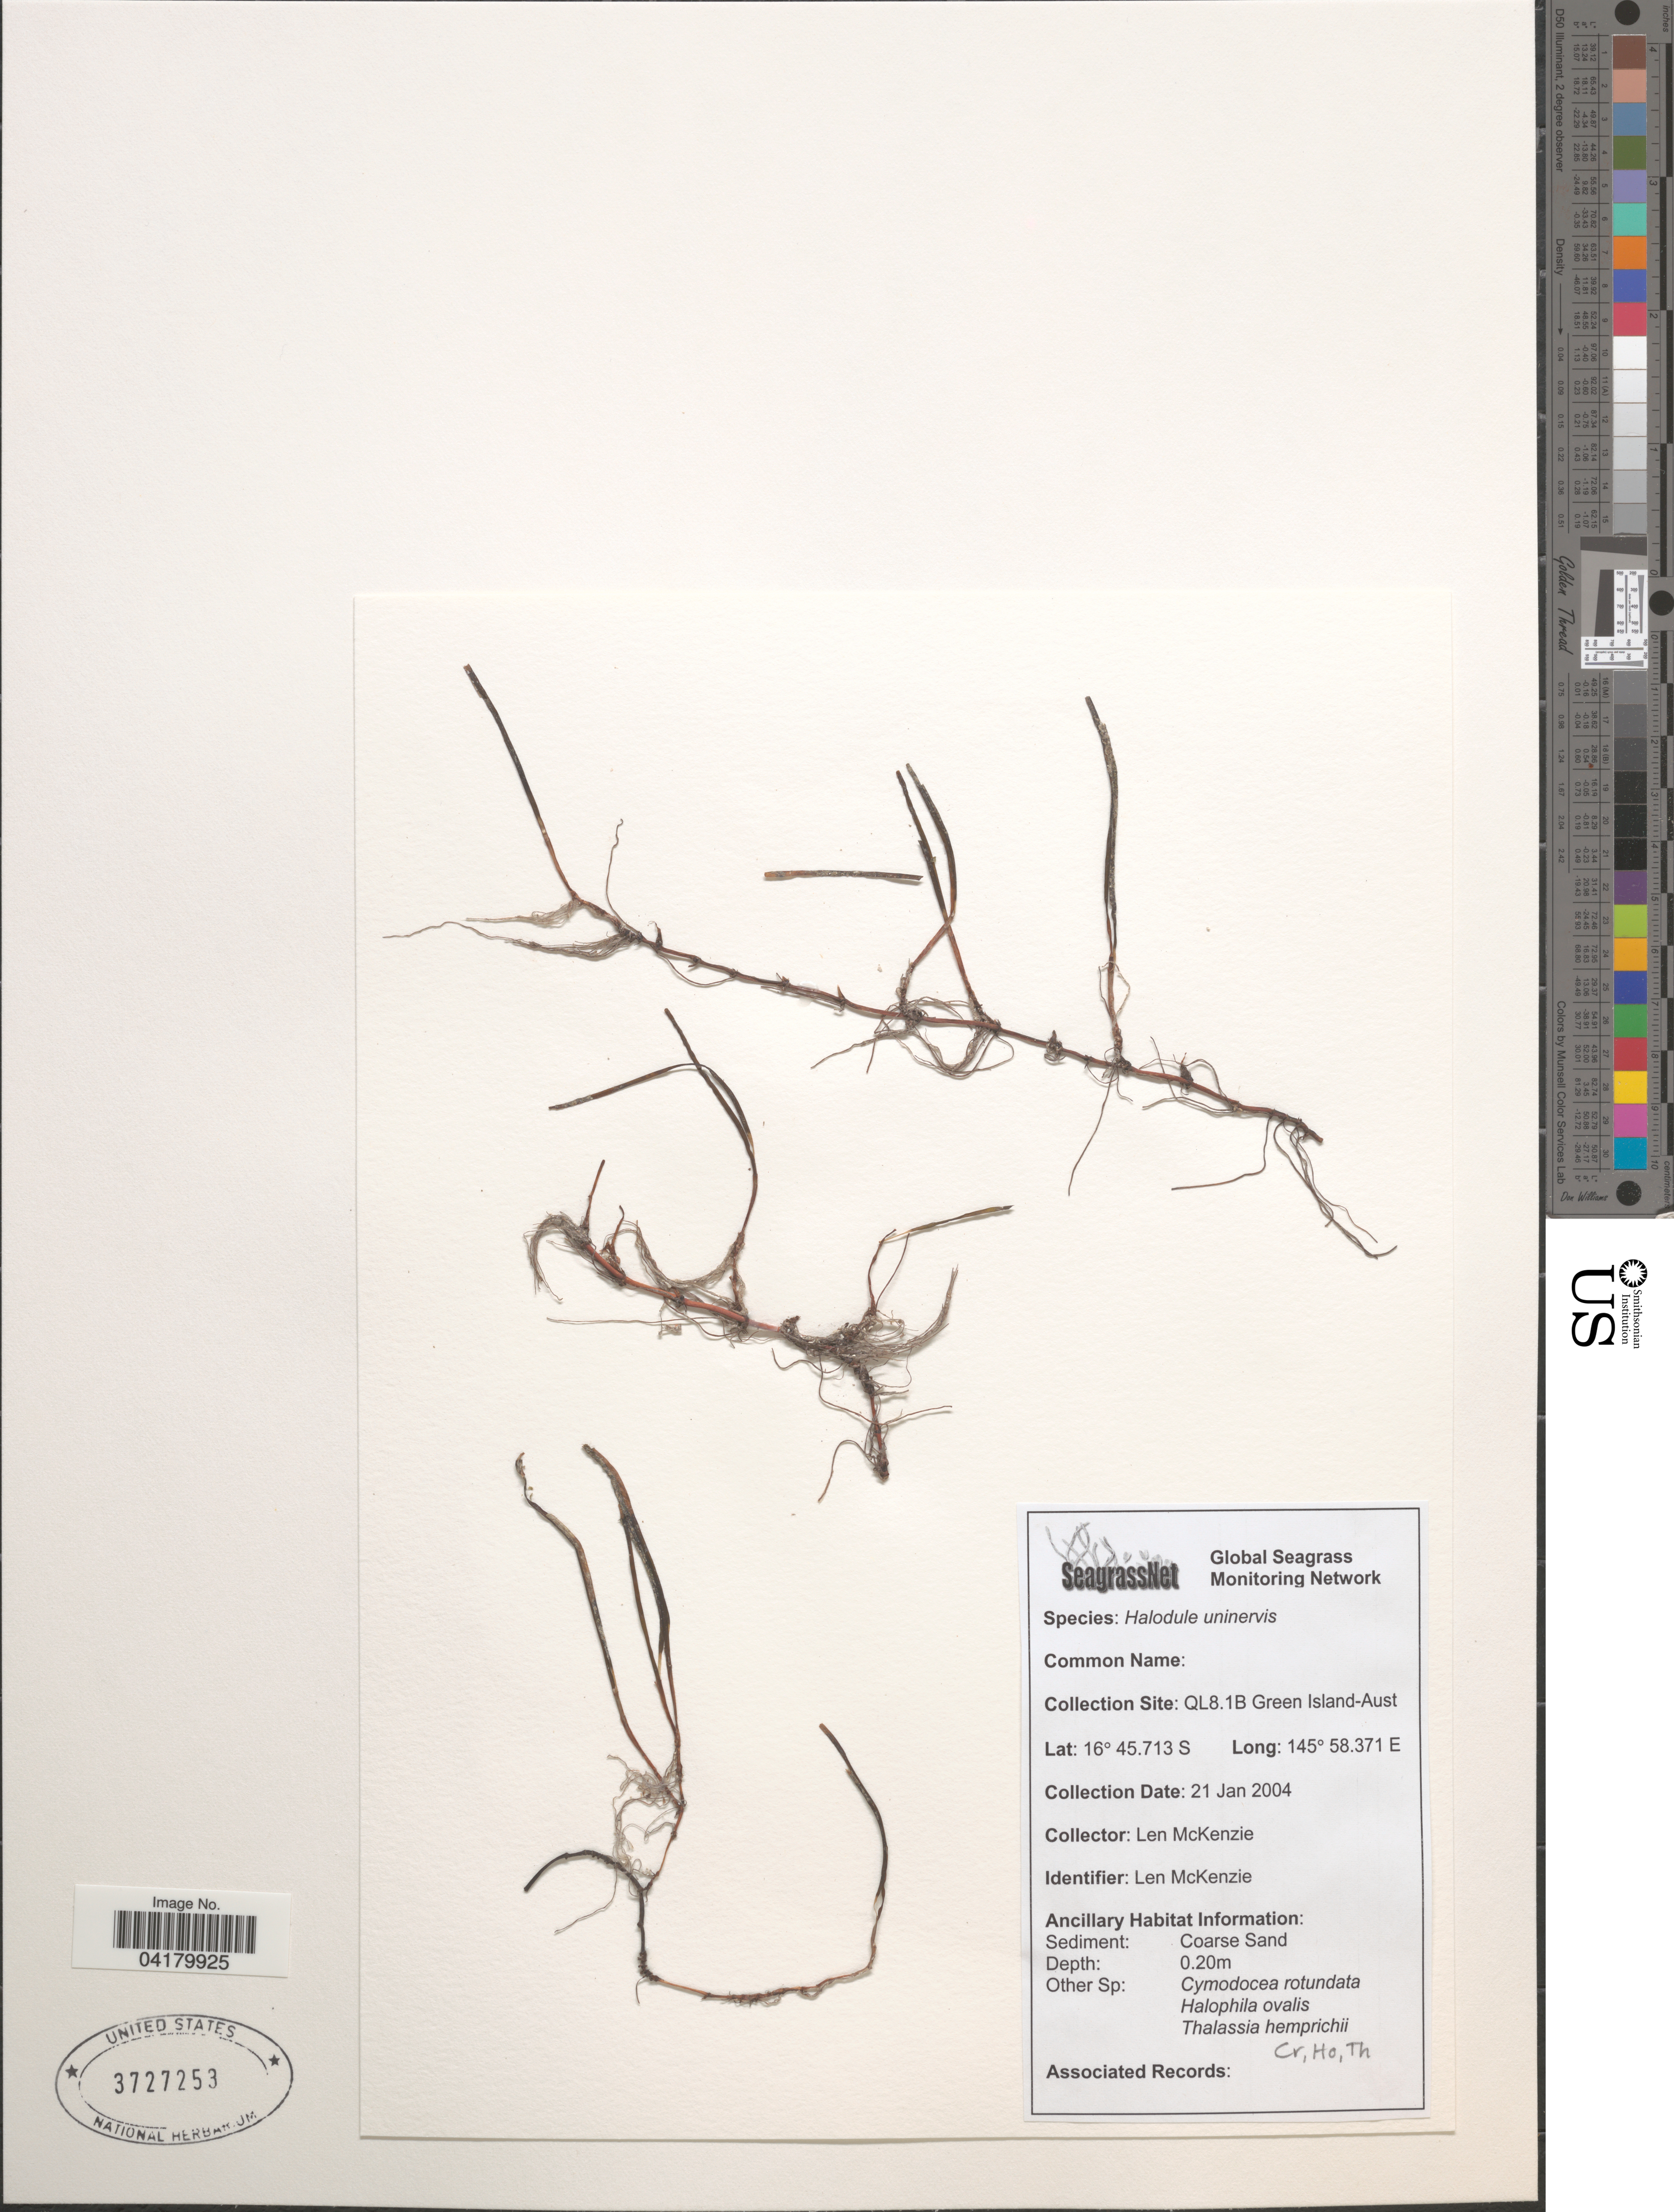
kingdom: Plantae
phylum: Tracheophyta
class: Liliopsida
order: Alismatales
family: Cymodoceaceae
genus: Halodule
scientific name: Halodule uninervis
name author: (Forssk.) Asch.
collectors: L. McKenzie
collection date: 2004-01-21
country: Australia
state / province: Queensland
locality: Collection Site: QL8.1B Green Island.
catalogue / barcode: US 3727253